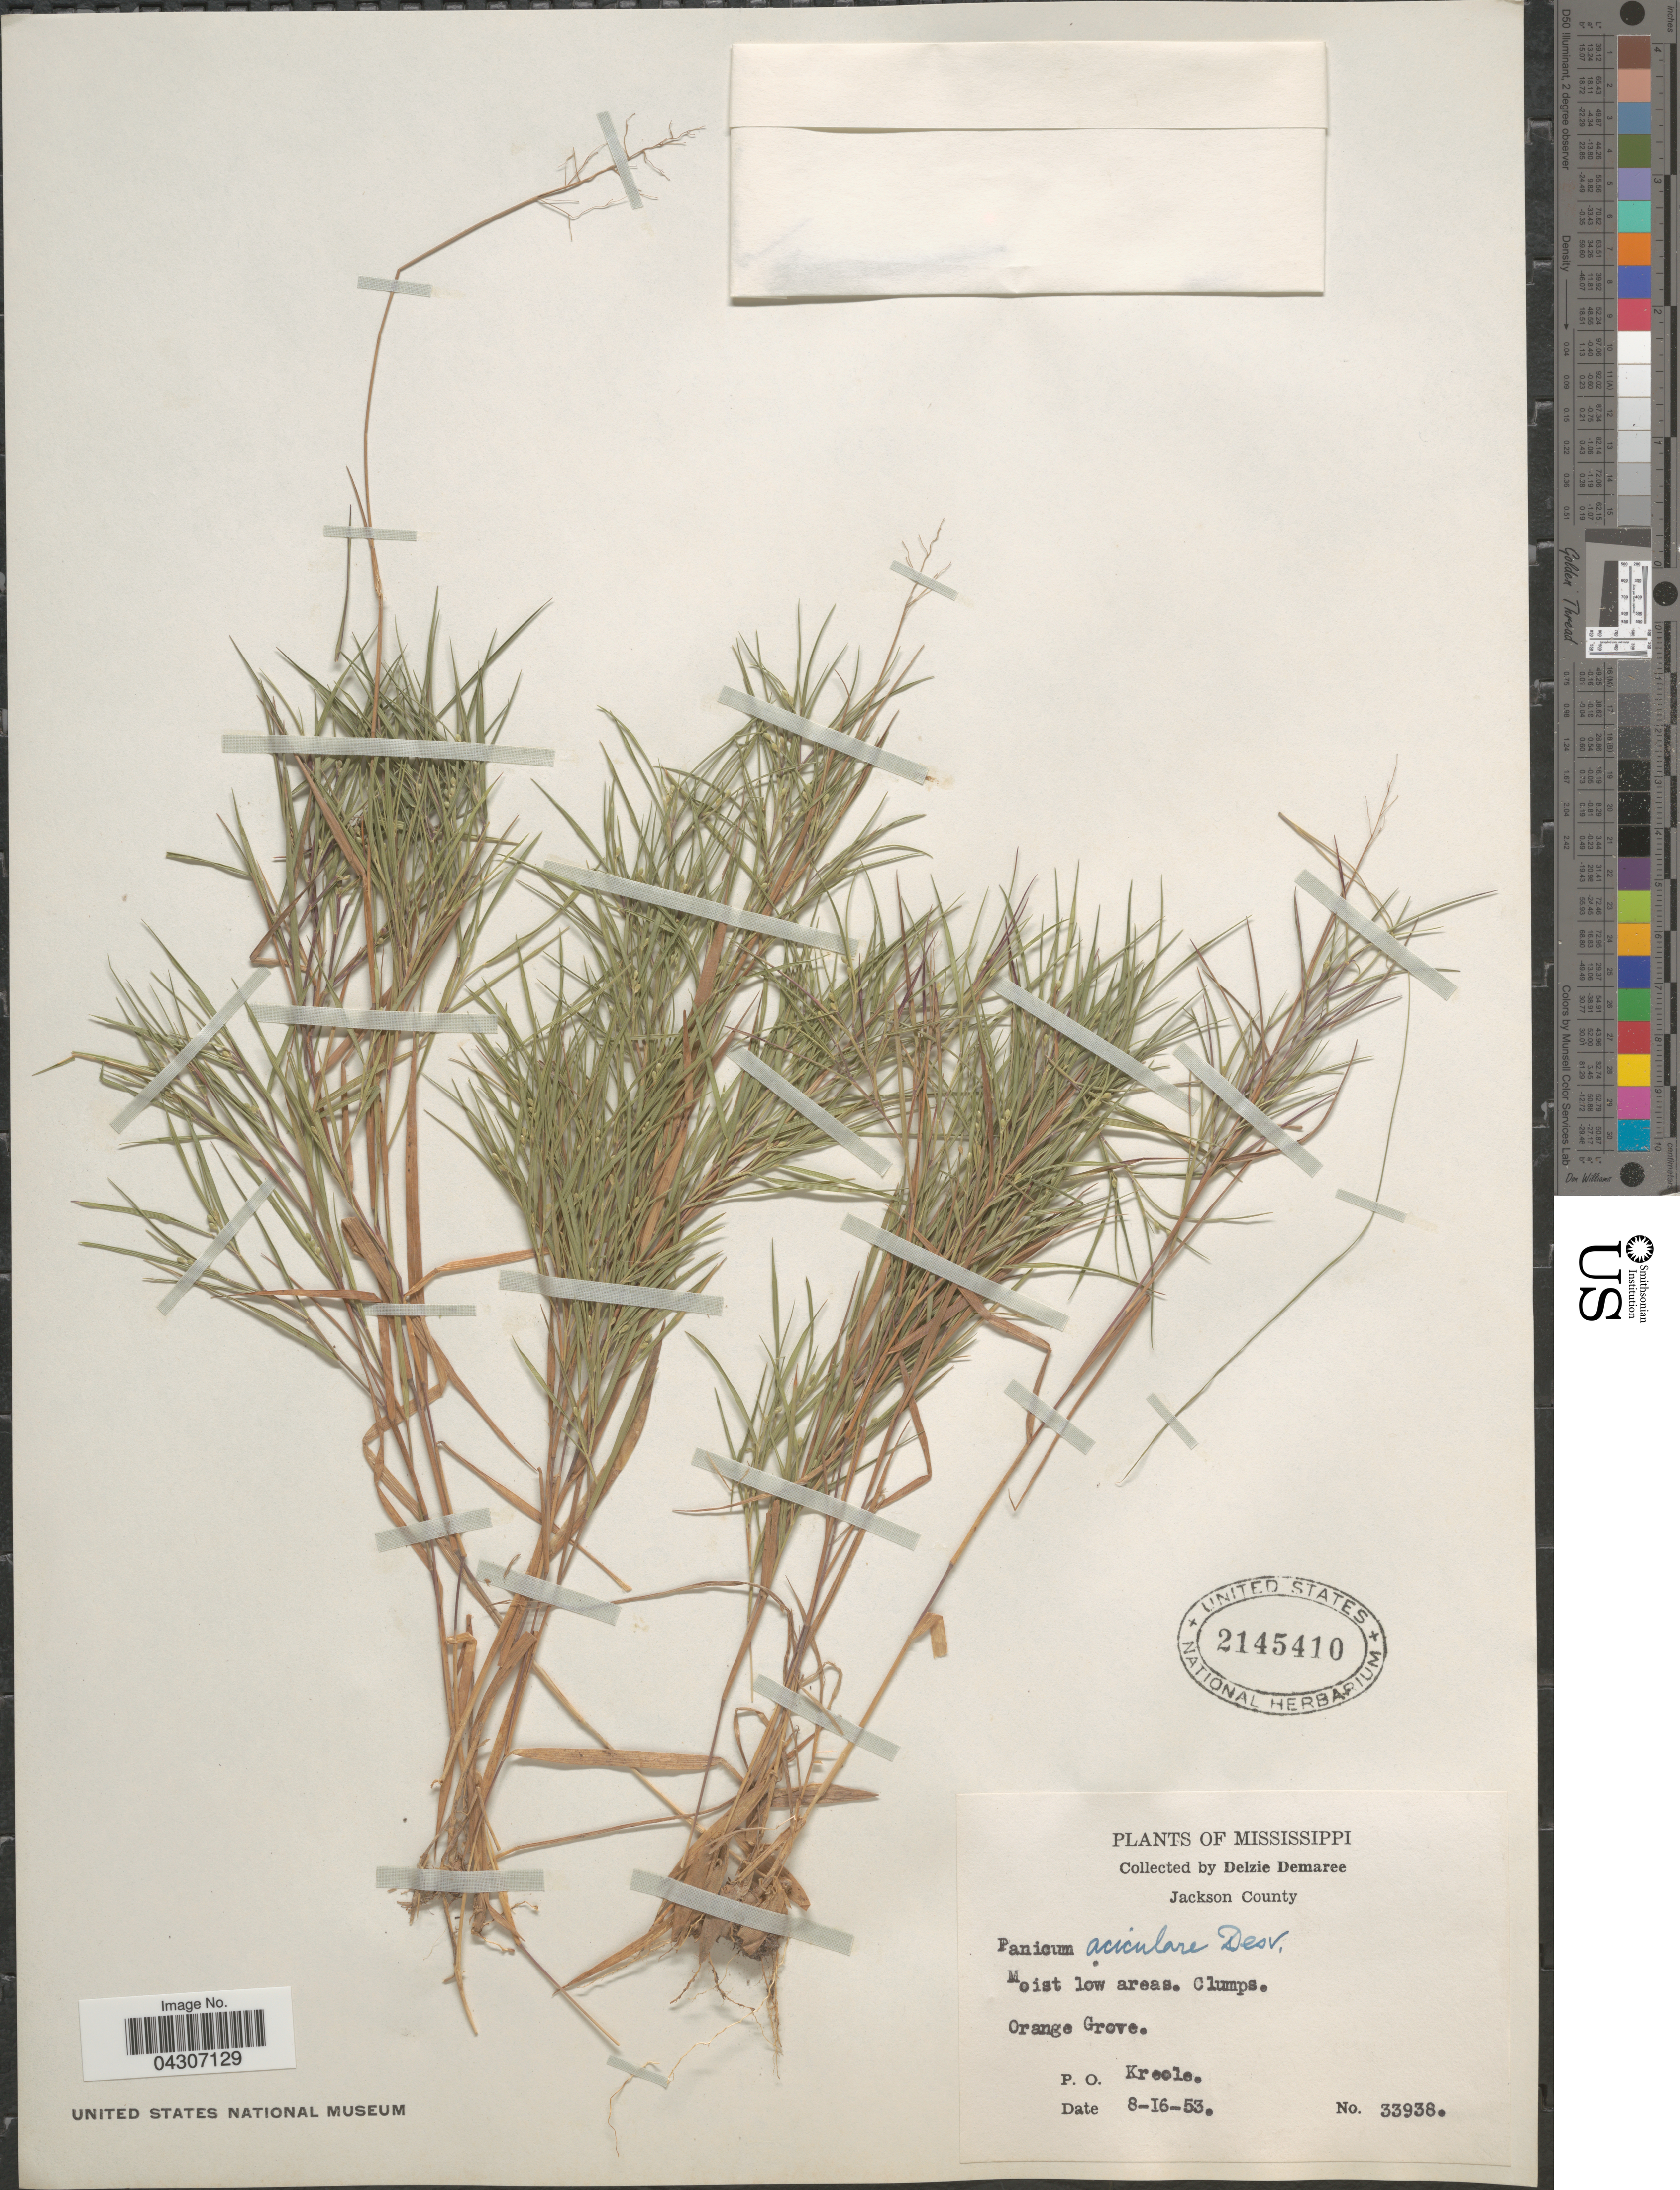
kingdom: Plantae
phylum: Tracheophyta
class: Liliopsida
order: Poales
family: Poaceae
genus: Dichanthelium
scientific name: Dichanthelium aciculare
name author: (Desv. ex Poir.) Gould & C.A. Clark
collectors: D. Demaree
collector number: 33938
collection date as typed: Transcribed d/m/y: 16/8/53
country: United States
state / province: Mississippi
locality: Jackson County. Orange Grove. P. O. Kreole.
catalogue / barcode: US 2145410